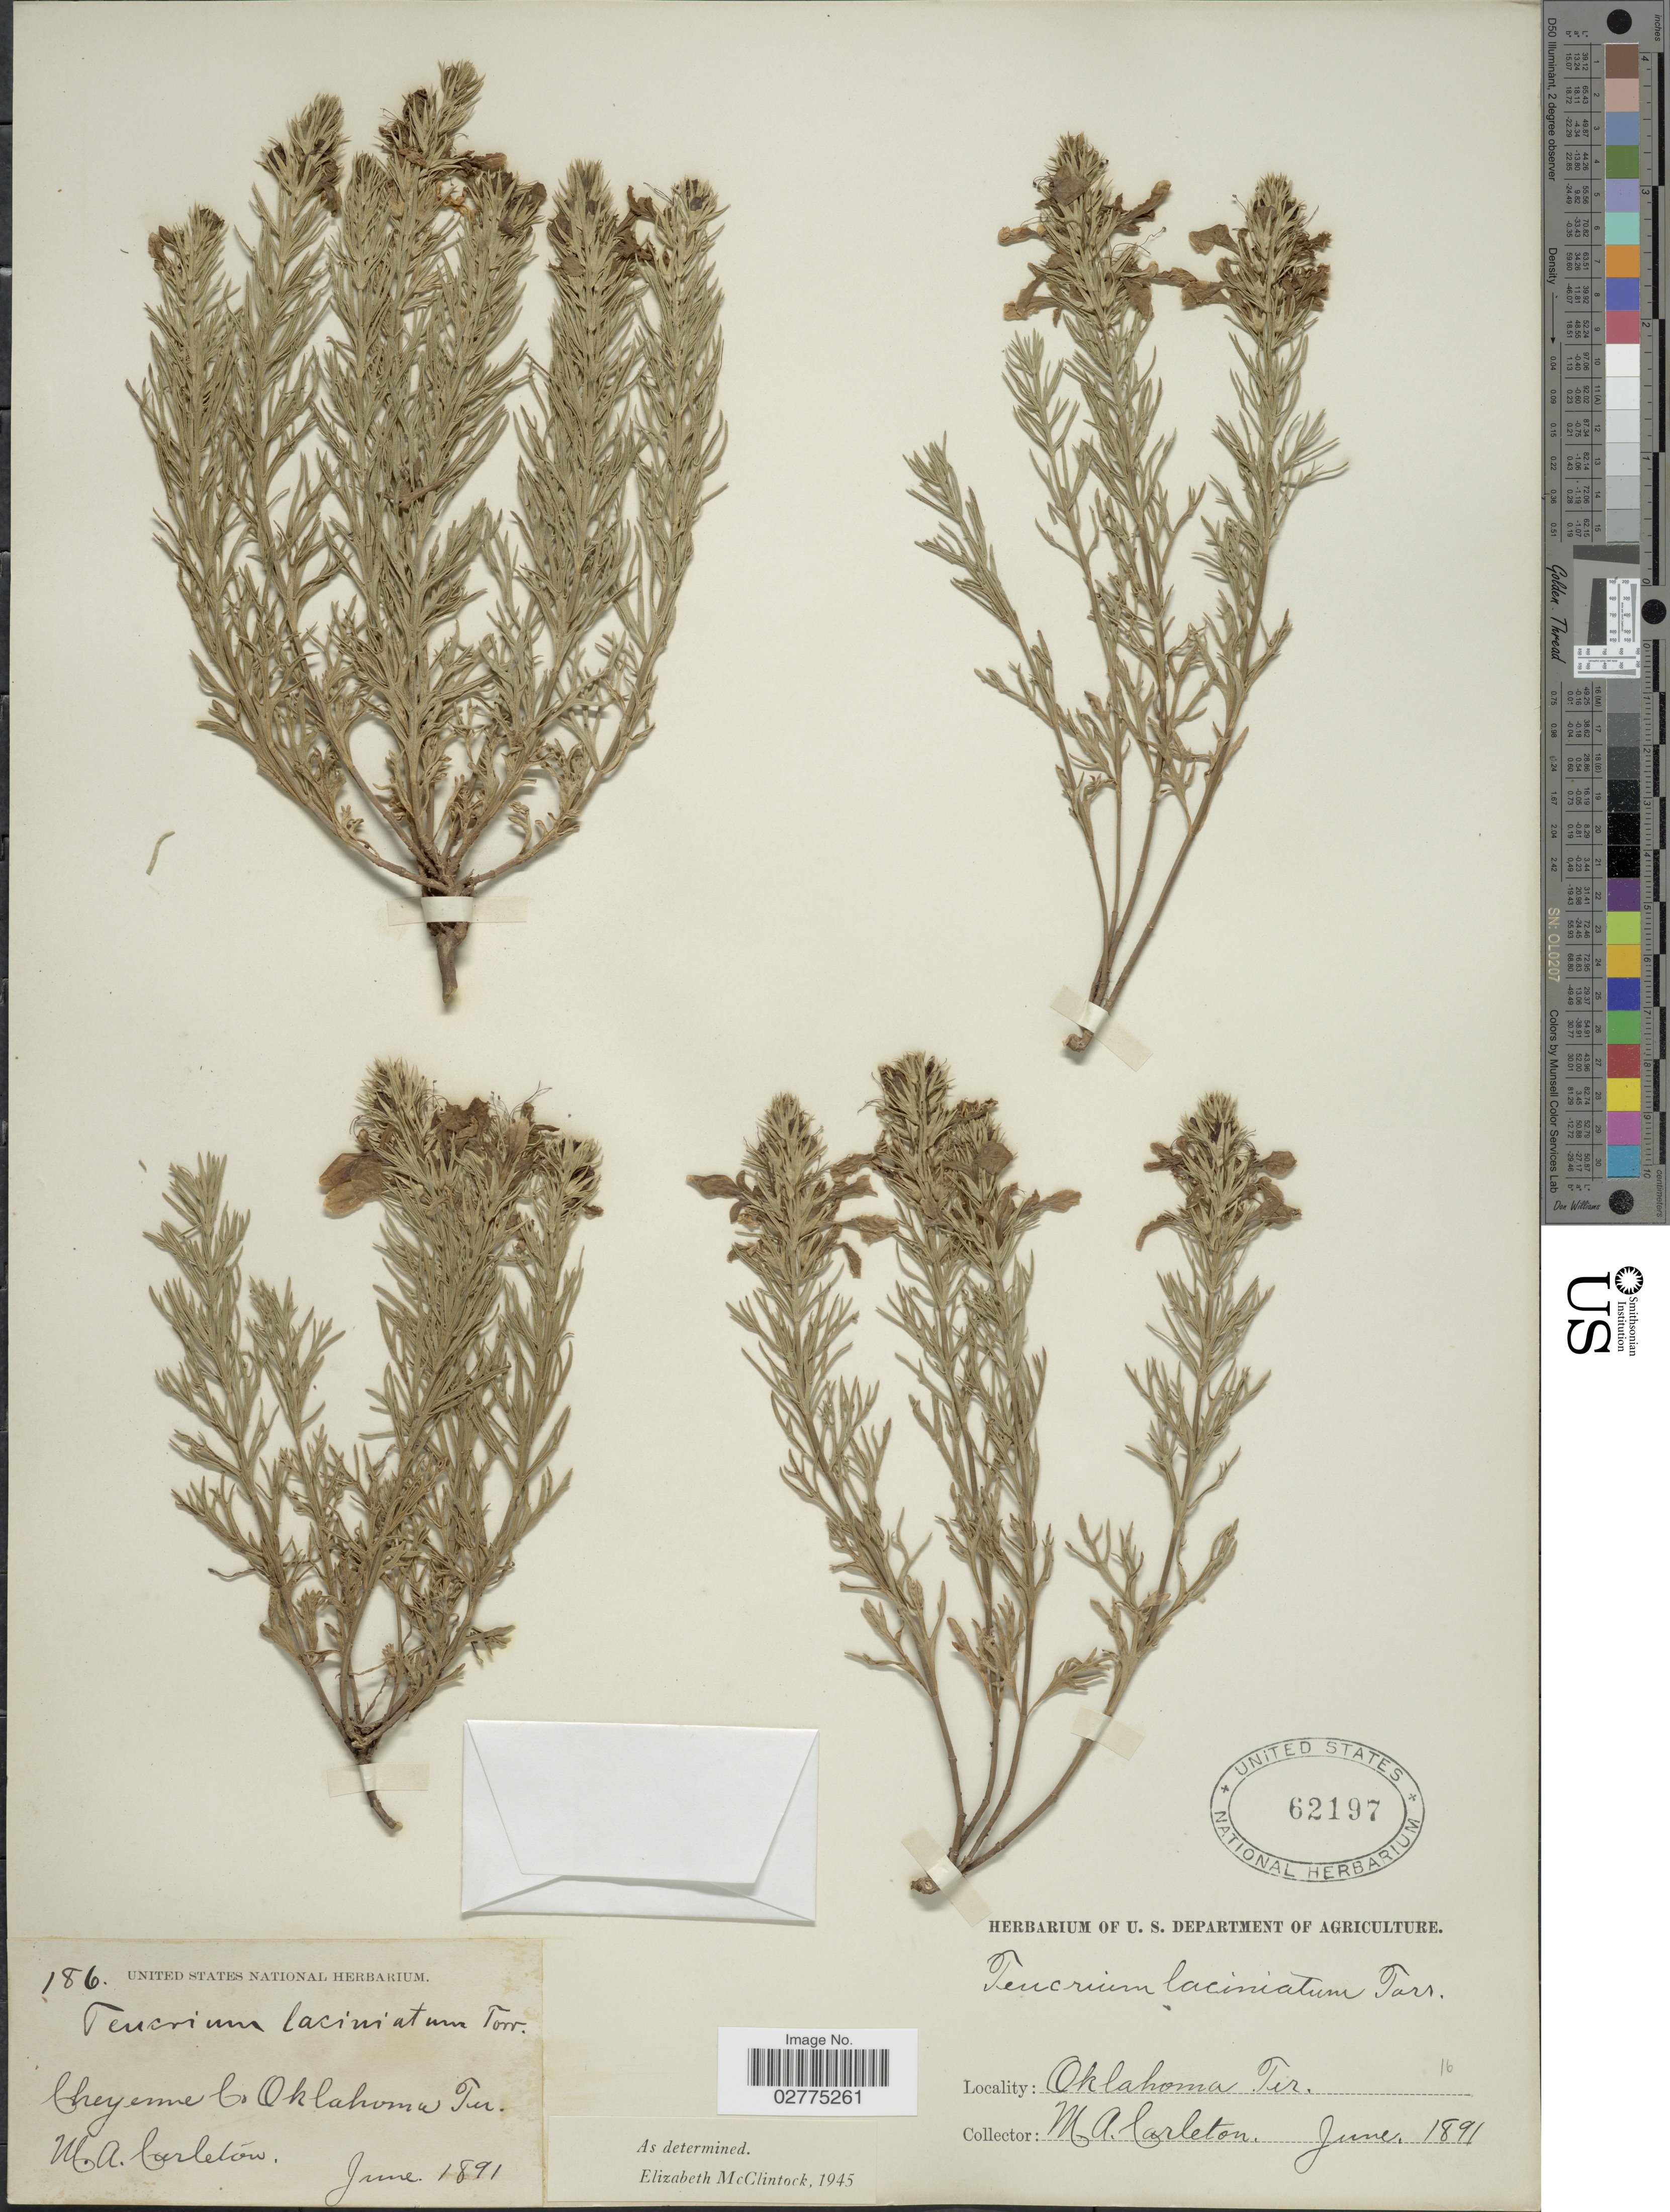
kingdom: Plantae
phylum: Tracheophyta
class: Magnoliopsida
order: Lamiales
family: Lamiaceae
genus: Teucrium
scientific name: Teucrium laciniatum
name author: Torr.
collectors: M. A. Carleton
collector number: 186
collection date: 1891-06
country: United States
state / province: Oklahoma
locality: Cheyenne Co., Oklahoma Ter.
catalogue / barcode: US 62197